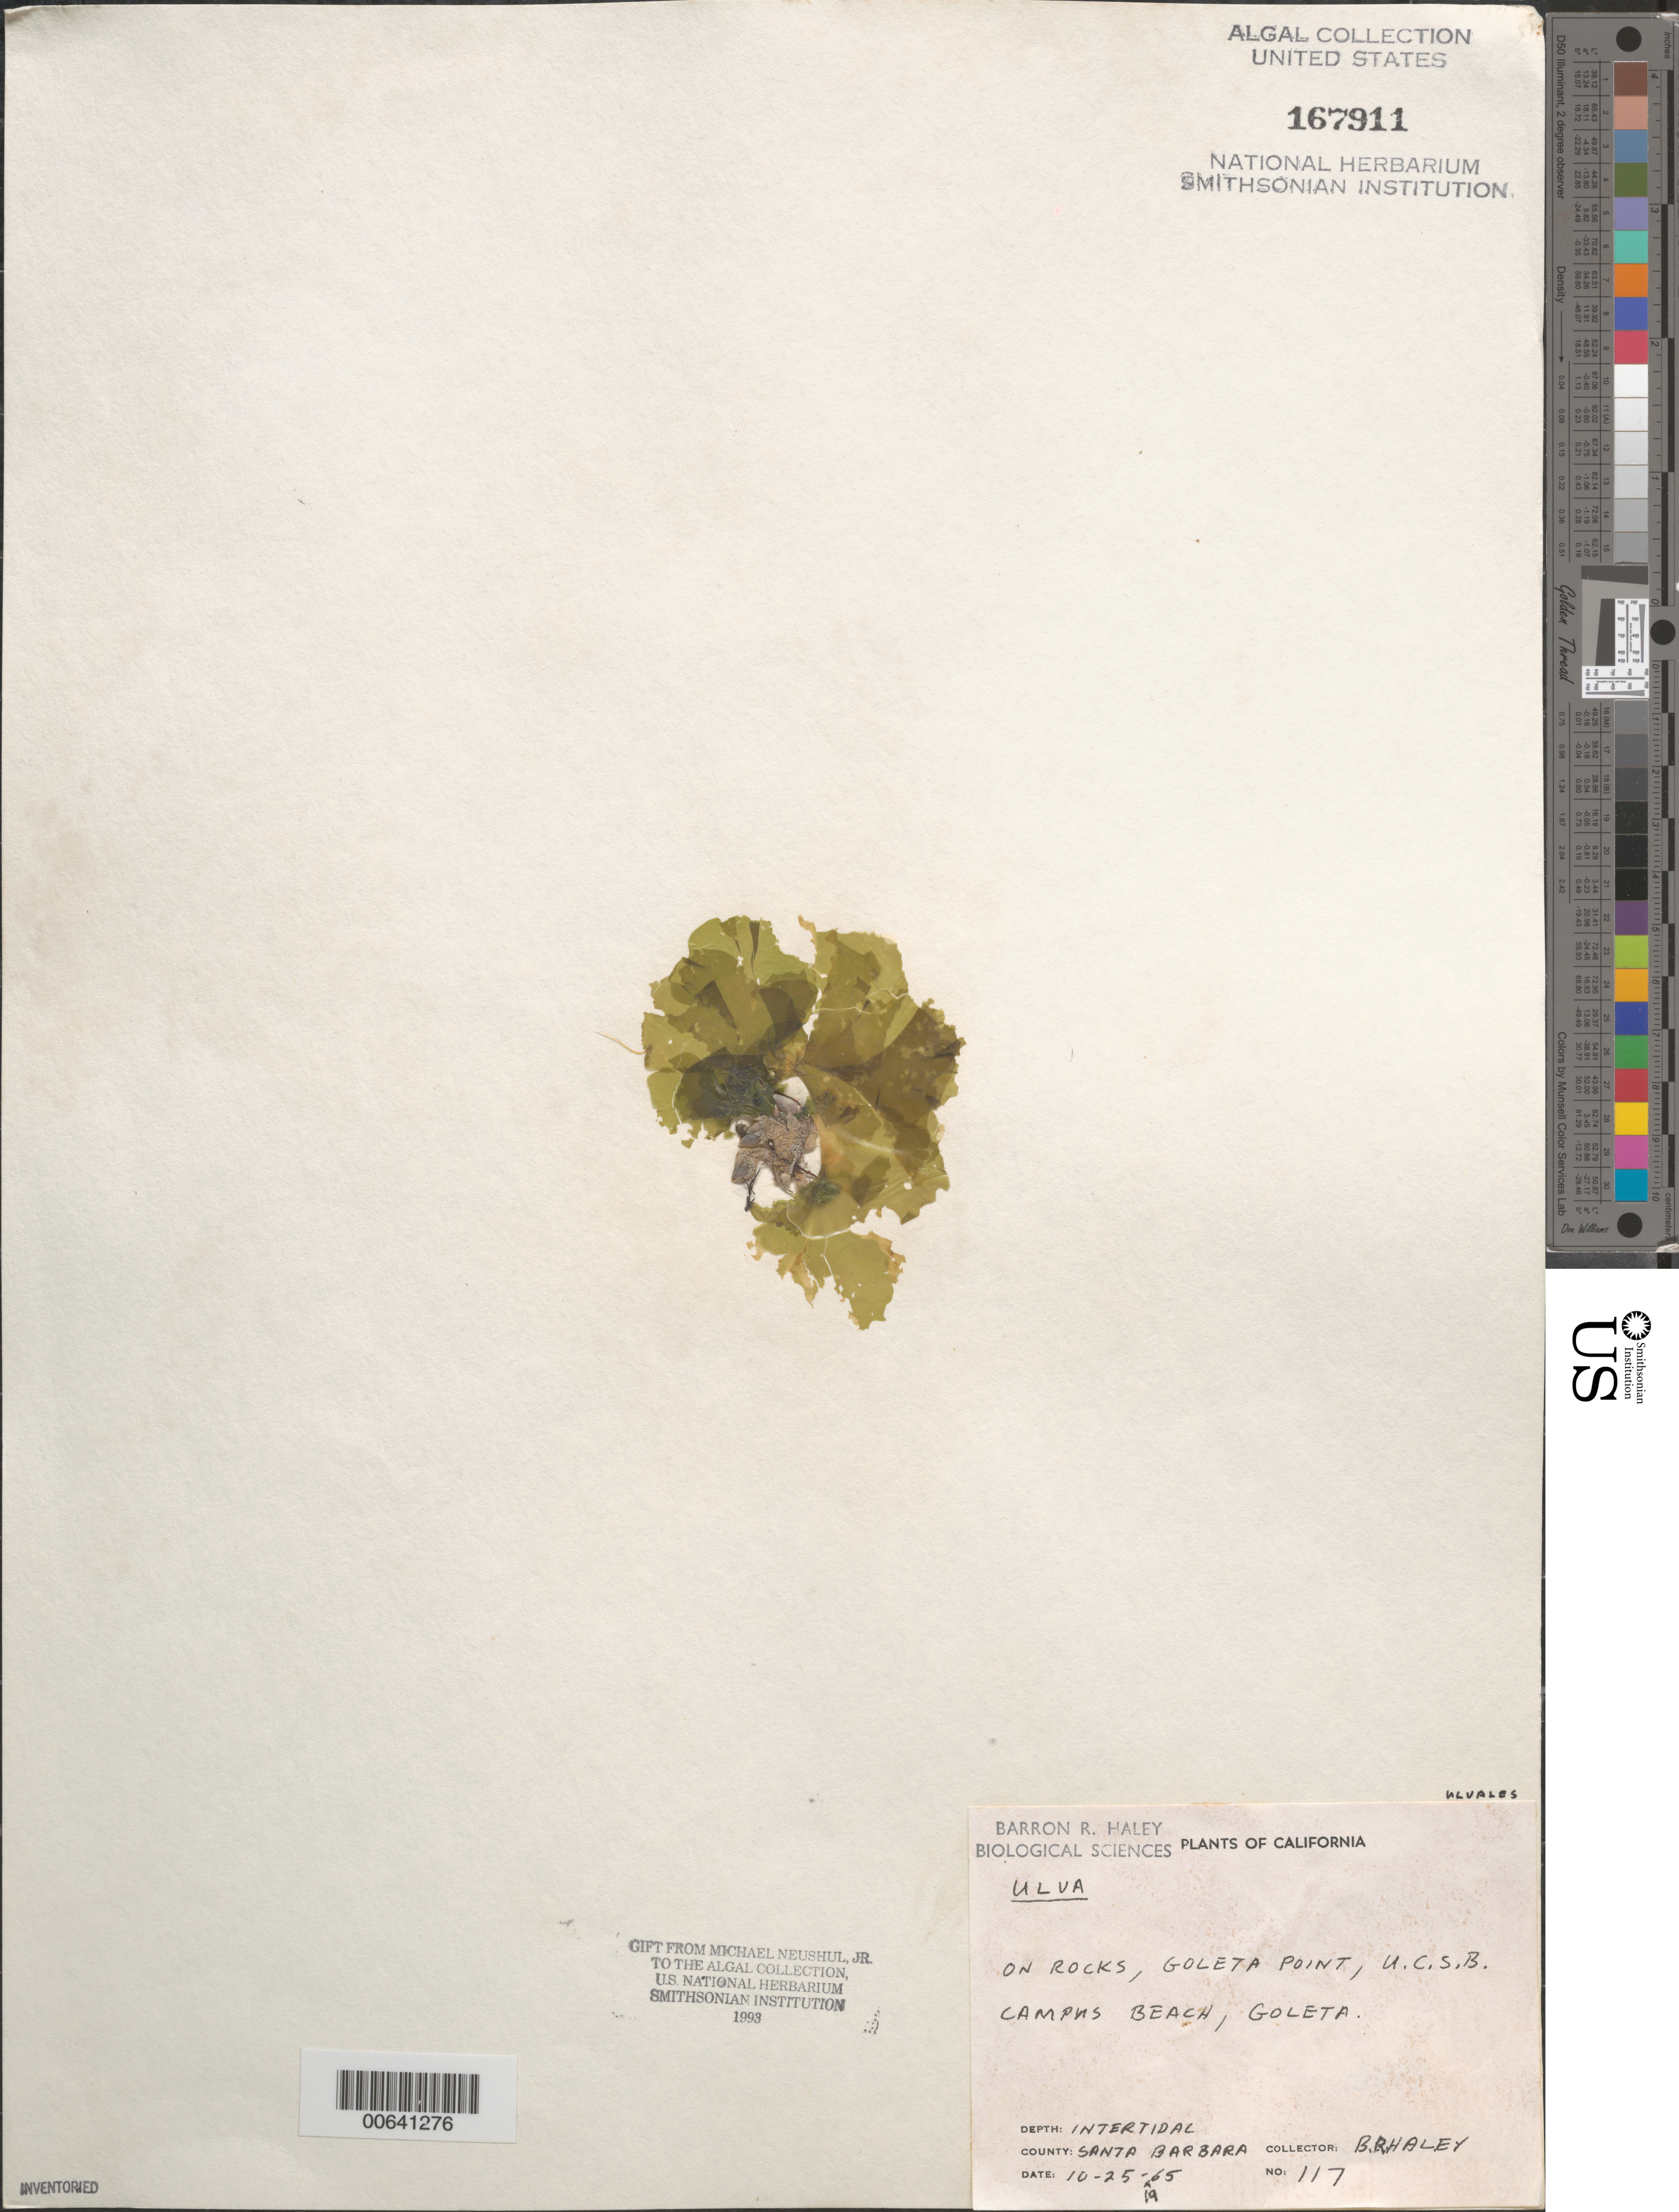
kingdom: Plantae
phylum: Chlorophyta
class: Ulvophyceae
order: Ulvales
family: Ulvaceae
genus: Ulva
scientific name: Ulva sp.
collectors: B. Haley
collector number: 117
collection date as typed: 25 Oct 1965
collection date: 1965-10-25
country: United States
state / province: California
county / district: Santa Barbara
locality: Goleta Point, University of California Santa Barbara, Campus Beach, Goleta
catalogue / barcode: US 167911